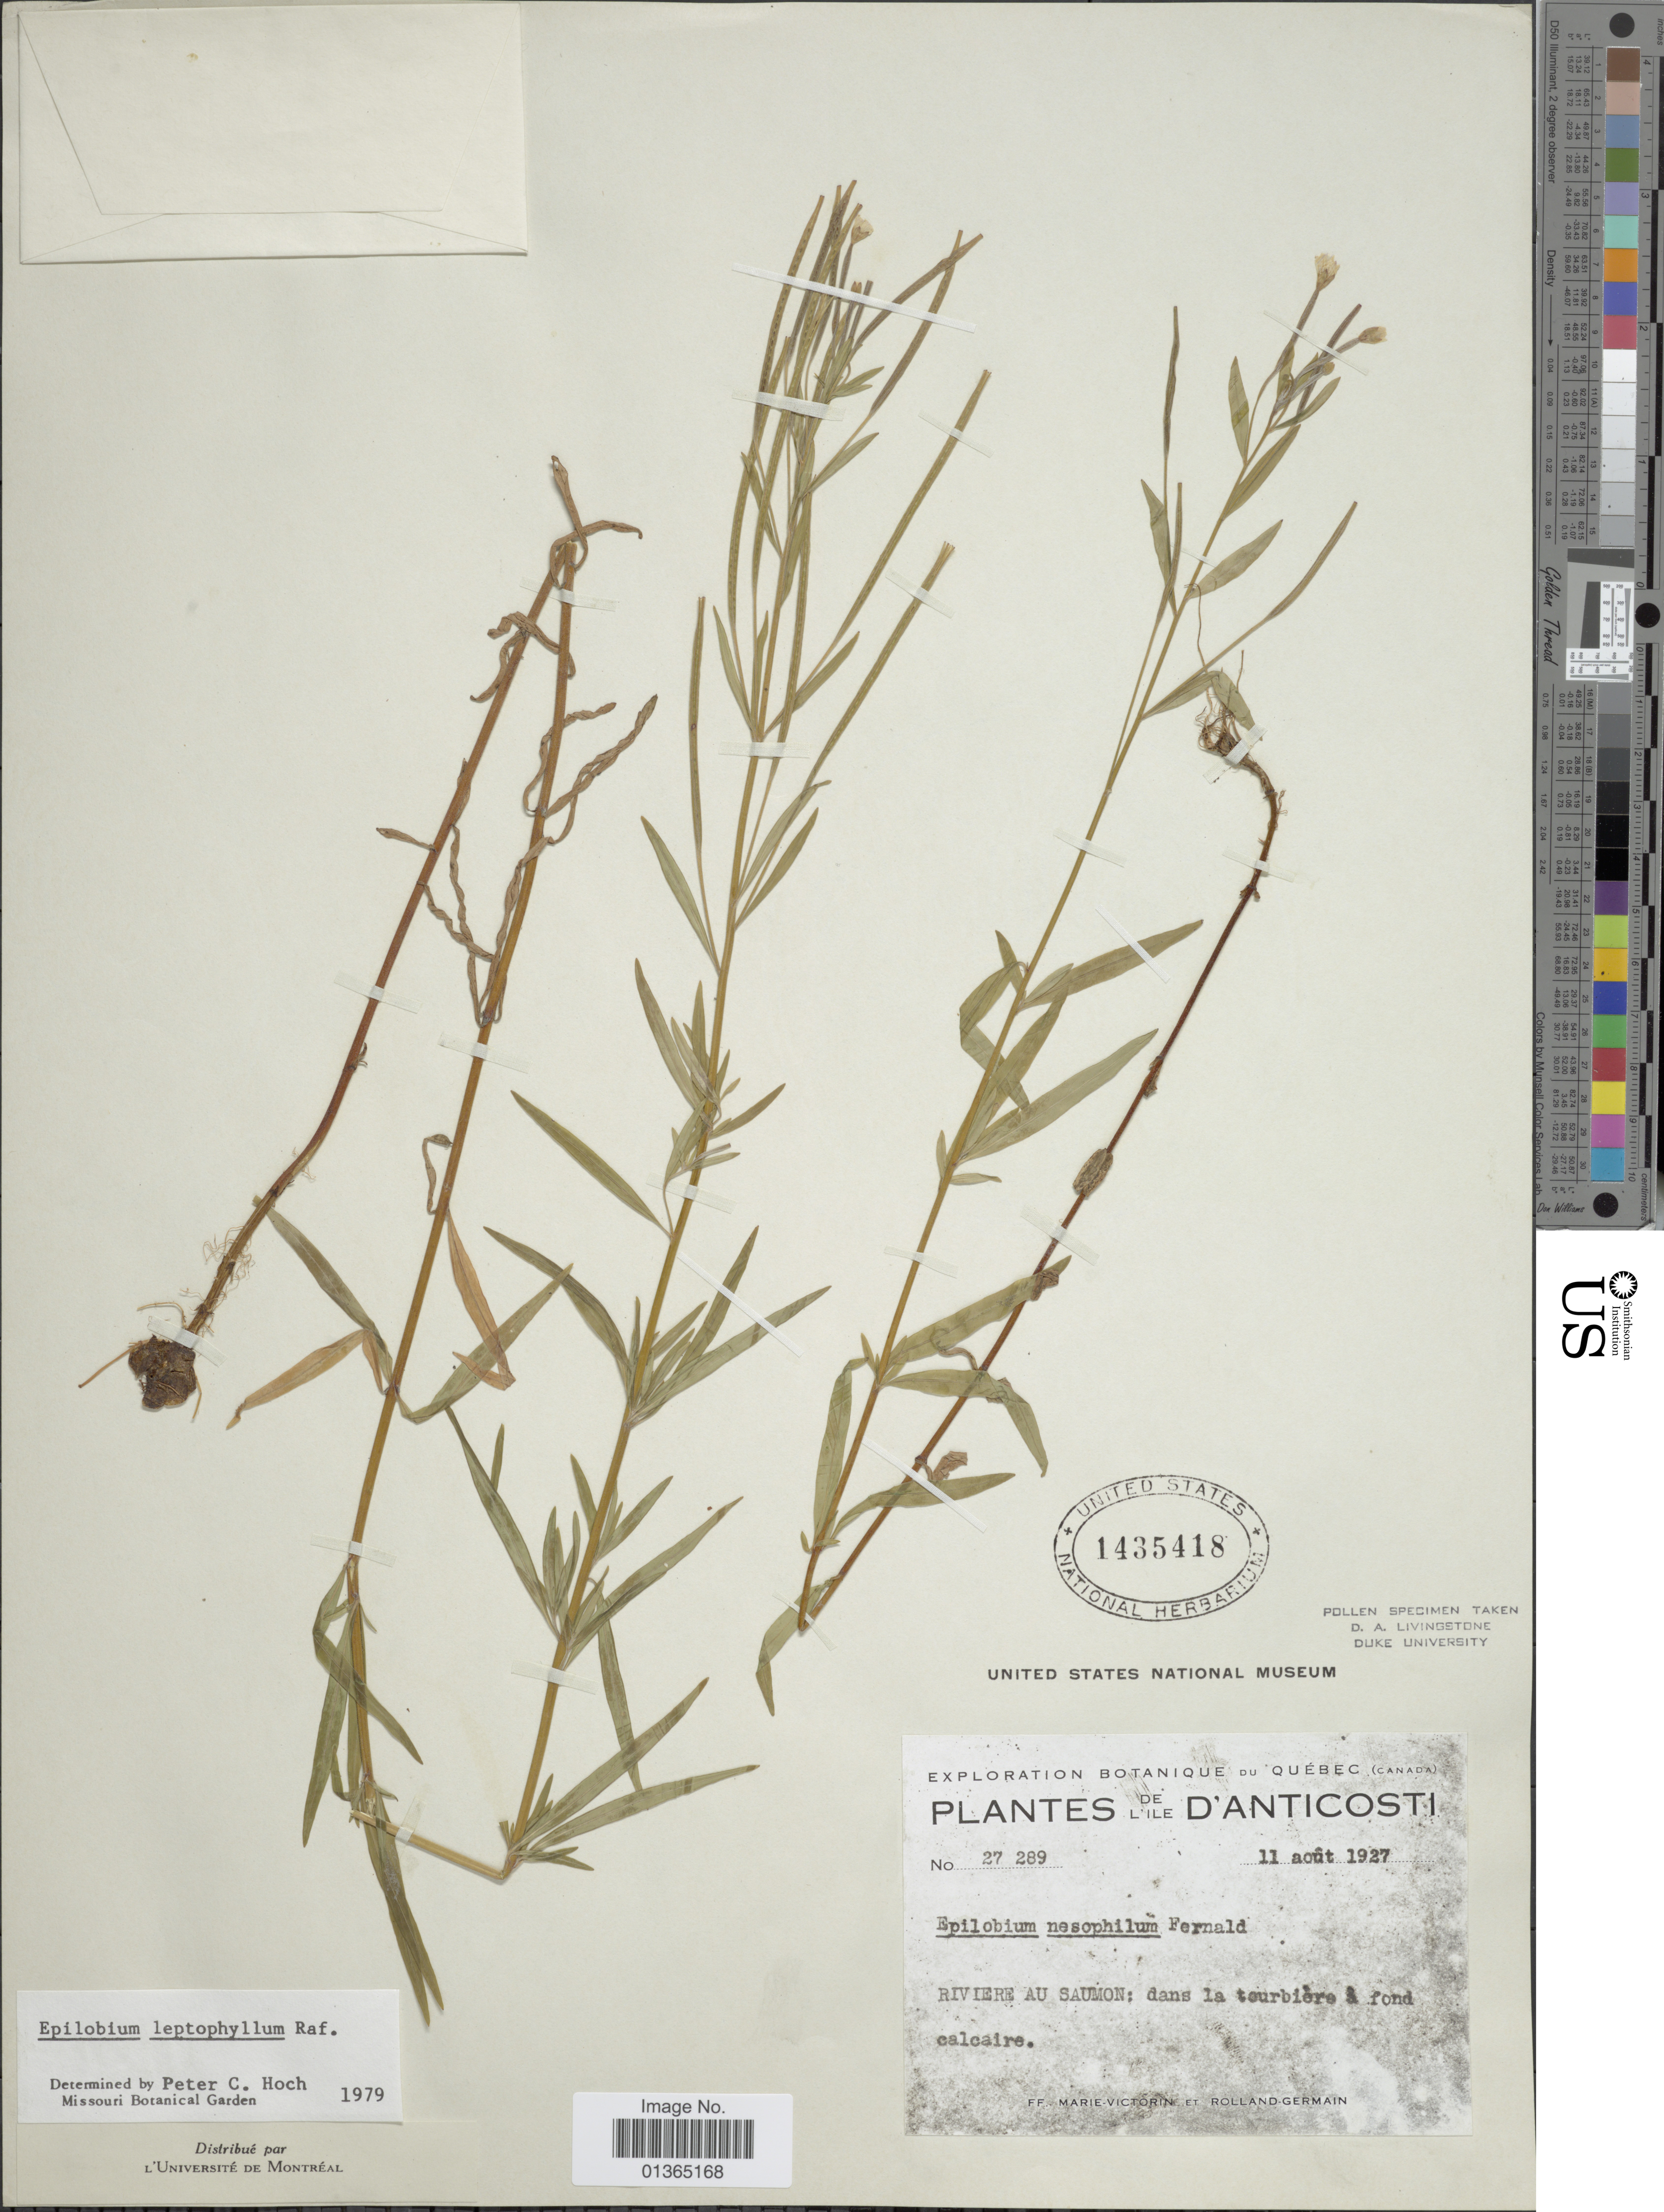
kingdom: Plantae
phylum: Tracheophyta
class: Magnoliopsida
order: Myrtales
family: Onagraceae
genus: Epilobium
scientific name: Epilobium leptophyllum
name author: Raf.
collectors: Fr. Marie-Victorin & Rolland-Germain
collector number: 27289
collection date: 1927-08-11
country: Canada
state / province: Quebec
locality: De L'Ile D'Anticosti. Riviere au Saumon: dans la tourbière à fond calcaire.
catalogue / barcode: US 1435418